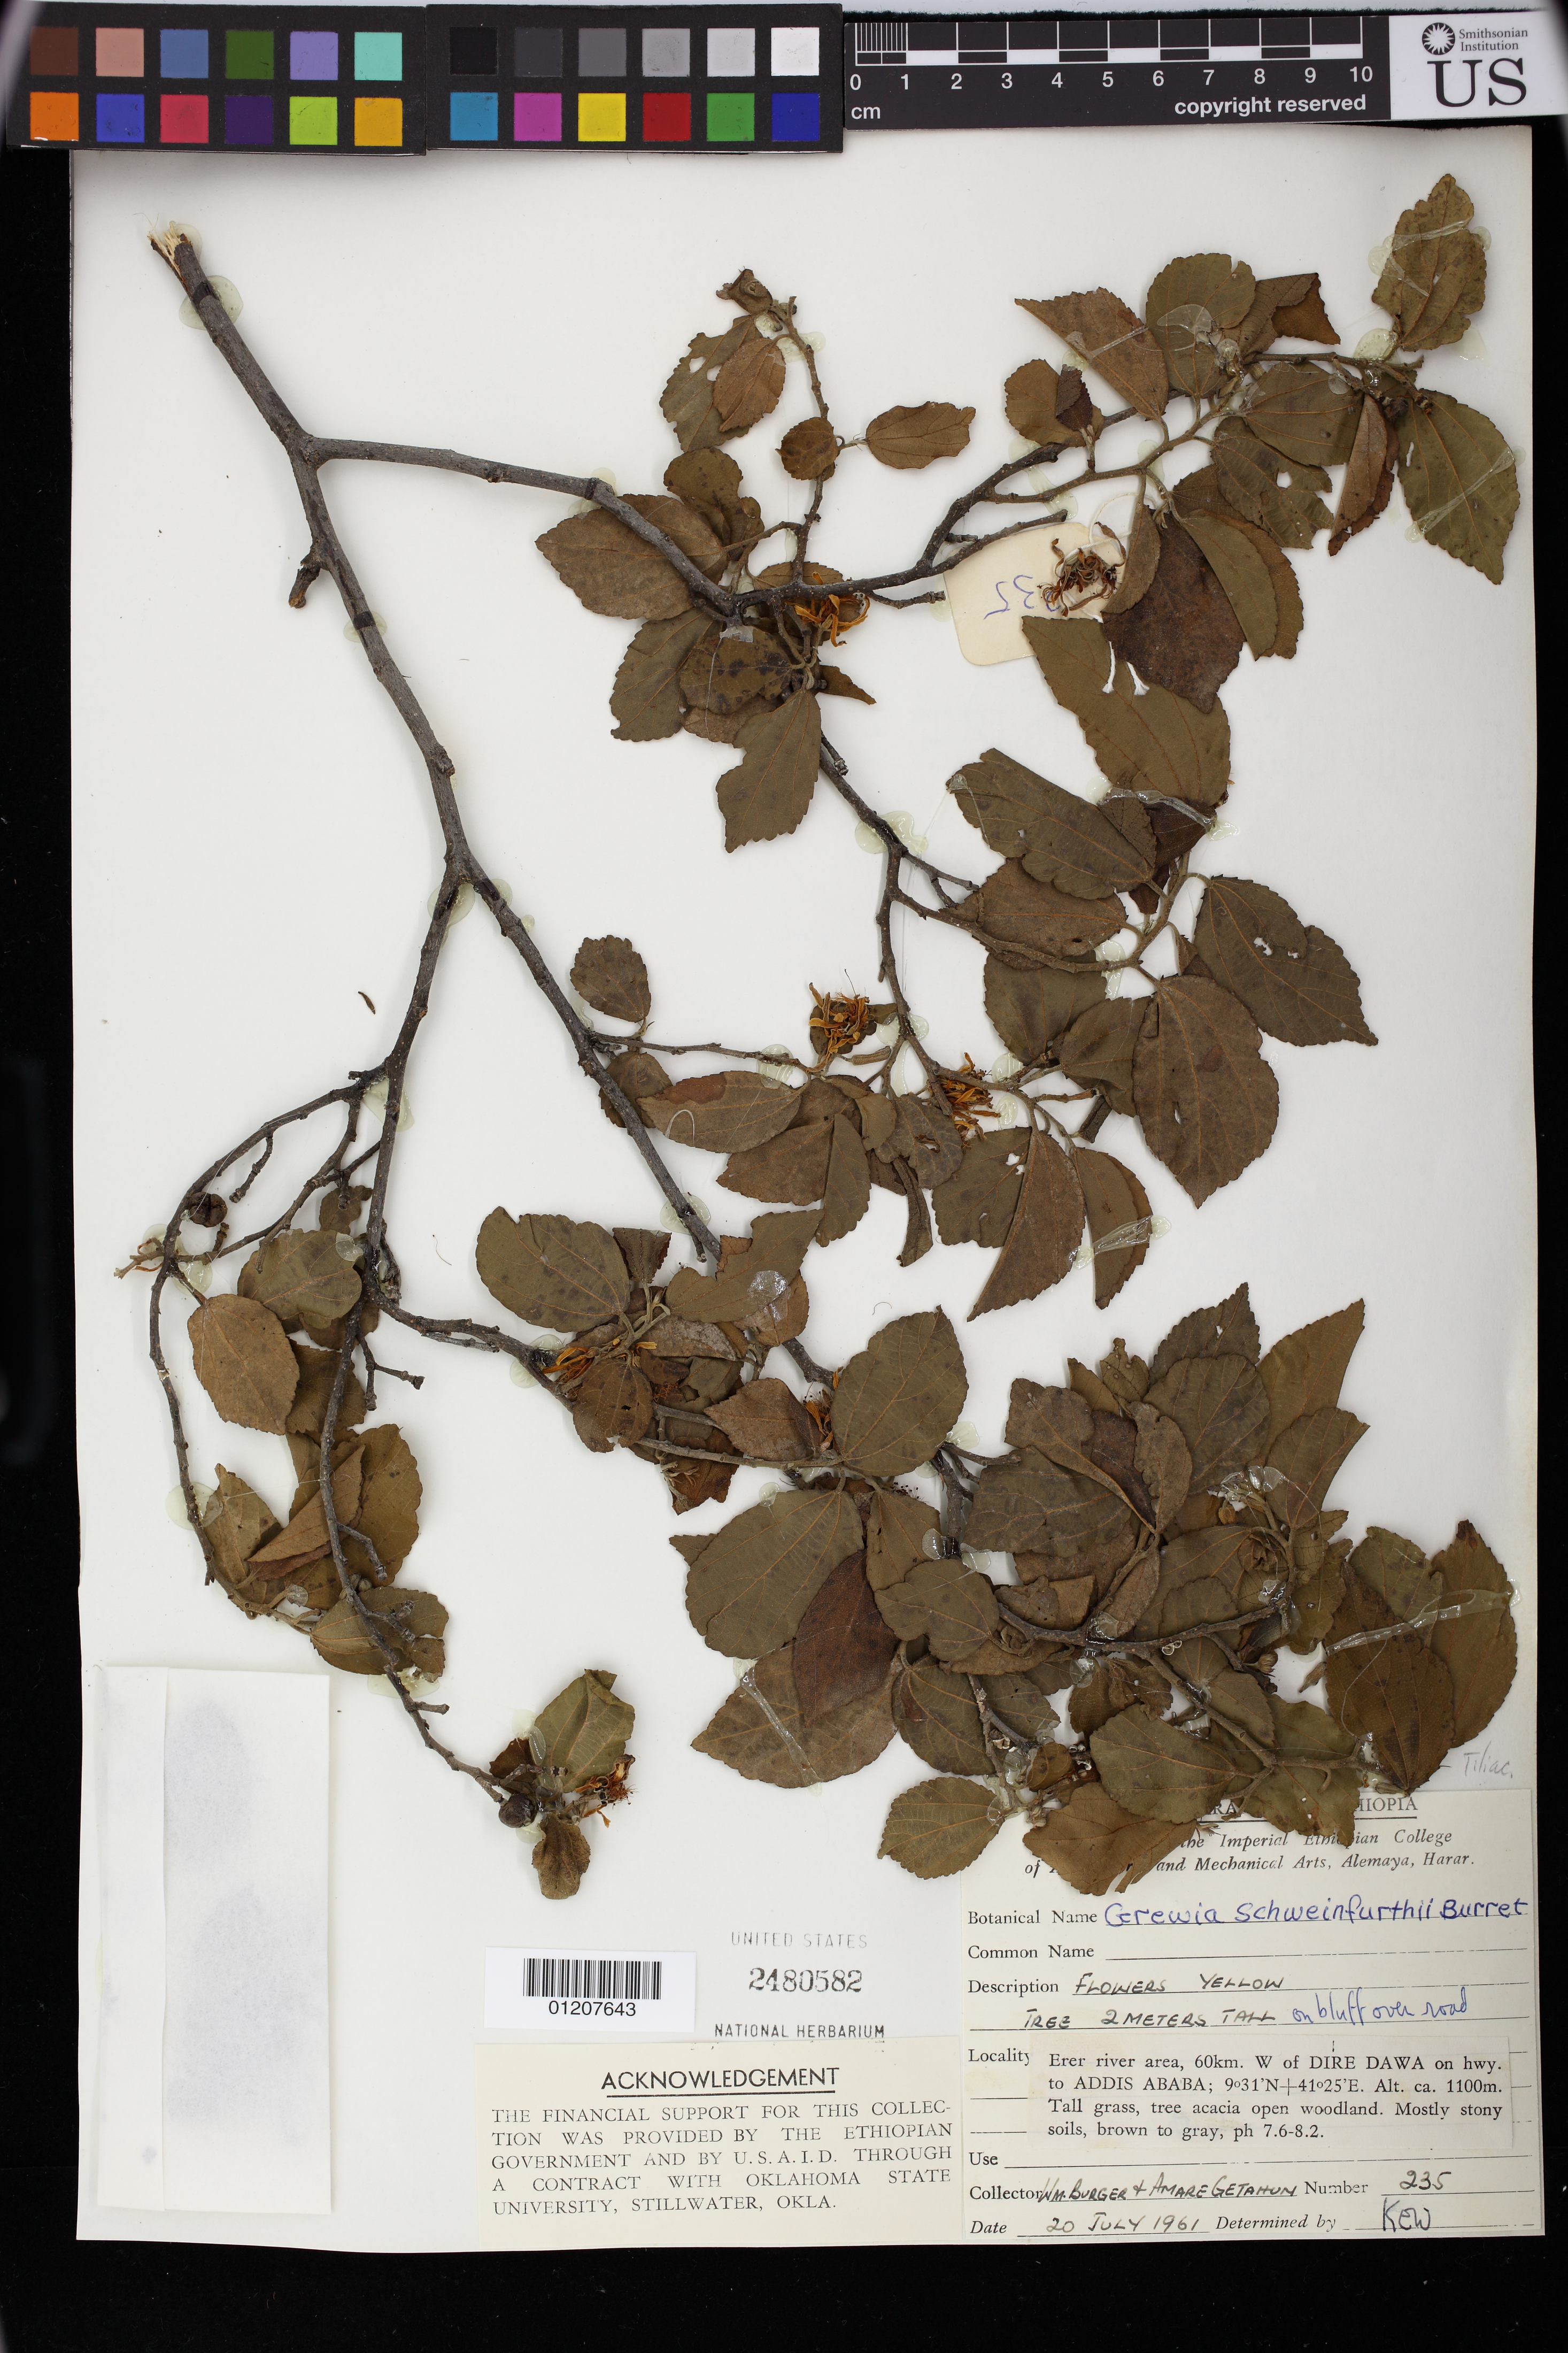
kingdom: Plantae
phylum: Tracheophyta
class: Magnoliopsida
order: Malvales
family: Malvaceae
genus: Grewia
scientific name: Grewia schweinfurthii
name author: Burret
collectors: W. Burger & A. Getahun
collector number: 235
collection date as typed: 20 Jul 1961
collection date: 1961-07-20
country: Ethiopia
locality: Erer river area, 60 km W of Dire Dawa on hwy. to Addis Ababa.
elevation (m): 1100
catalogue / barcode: US 2480582